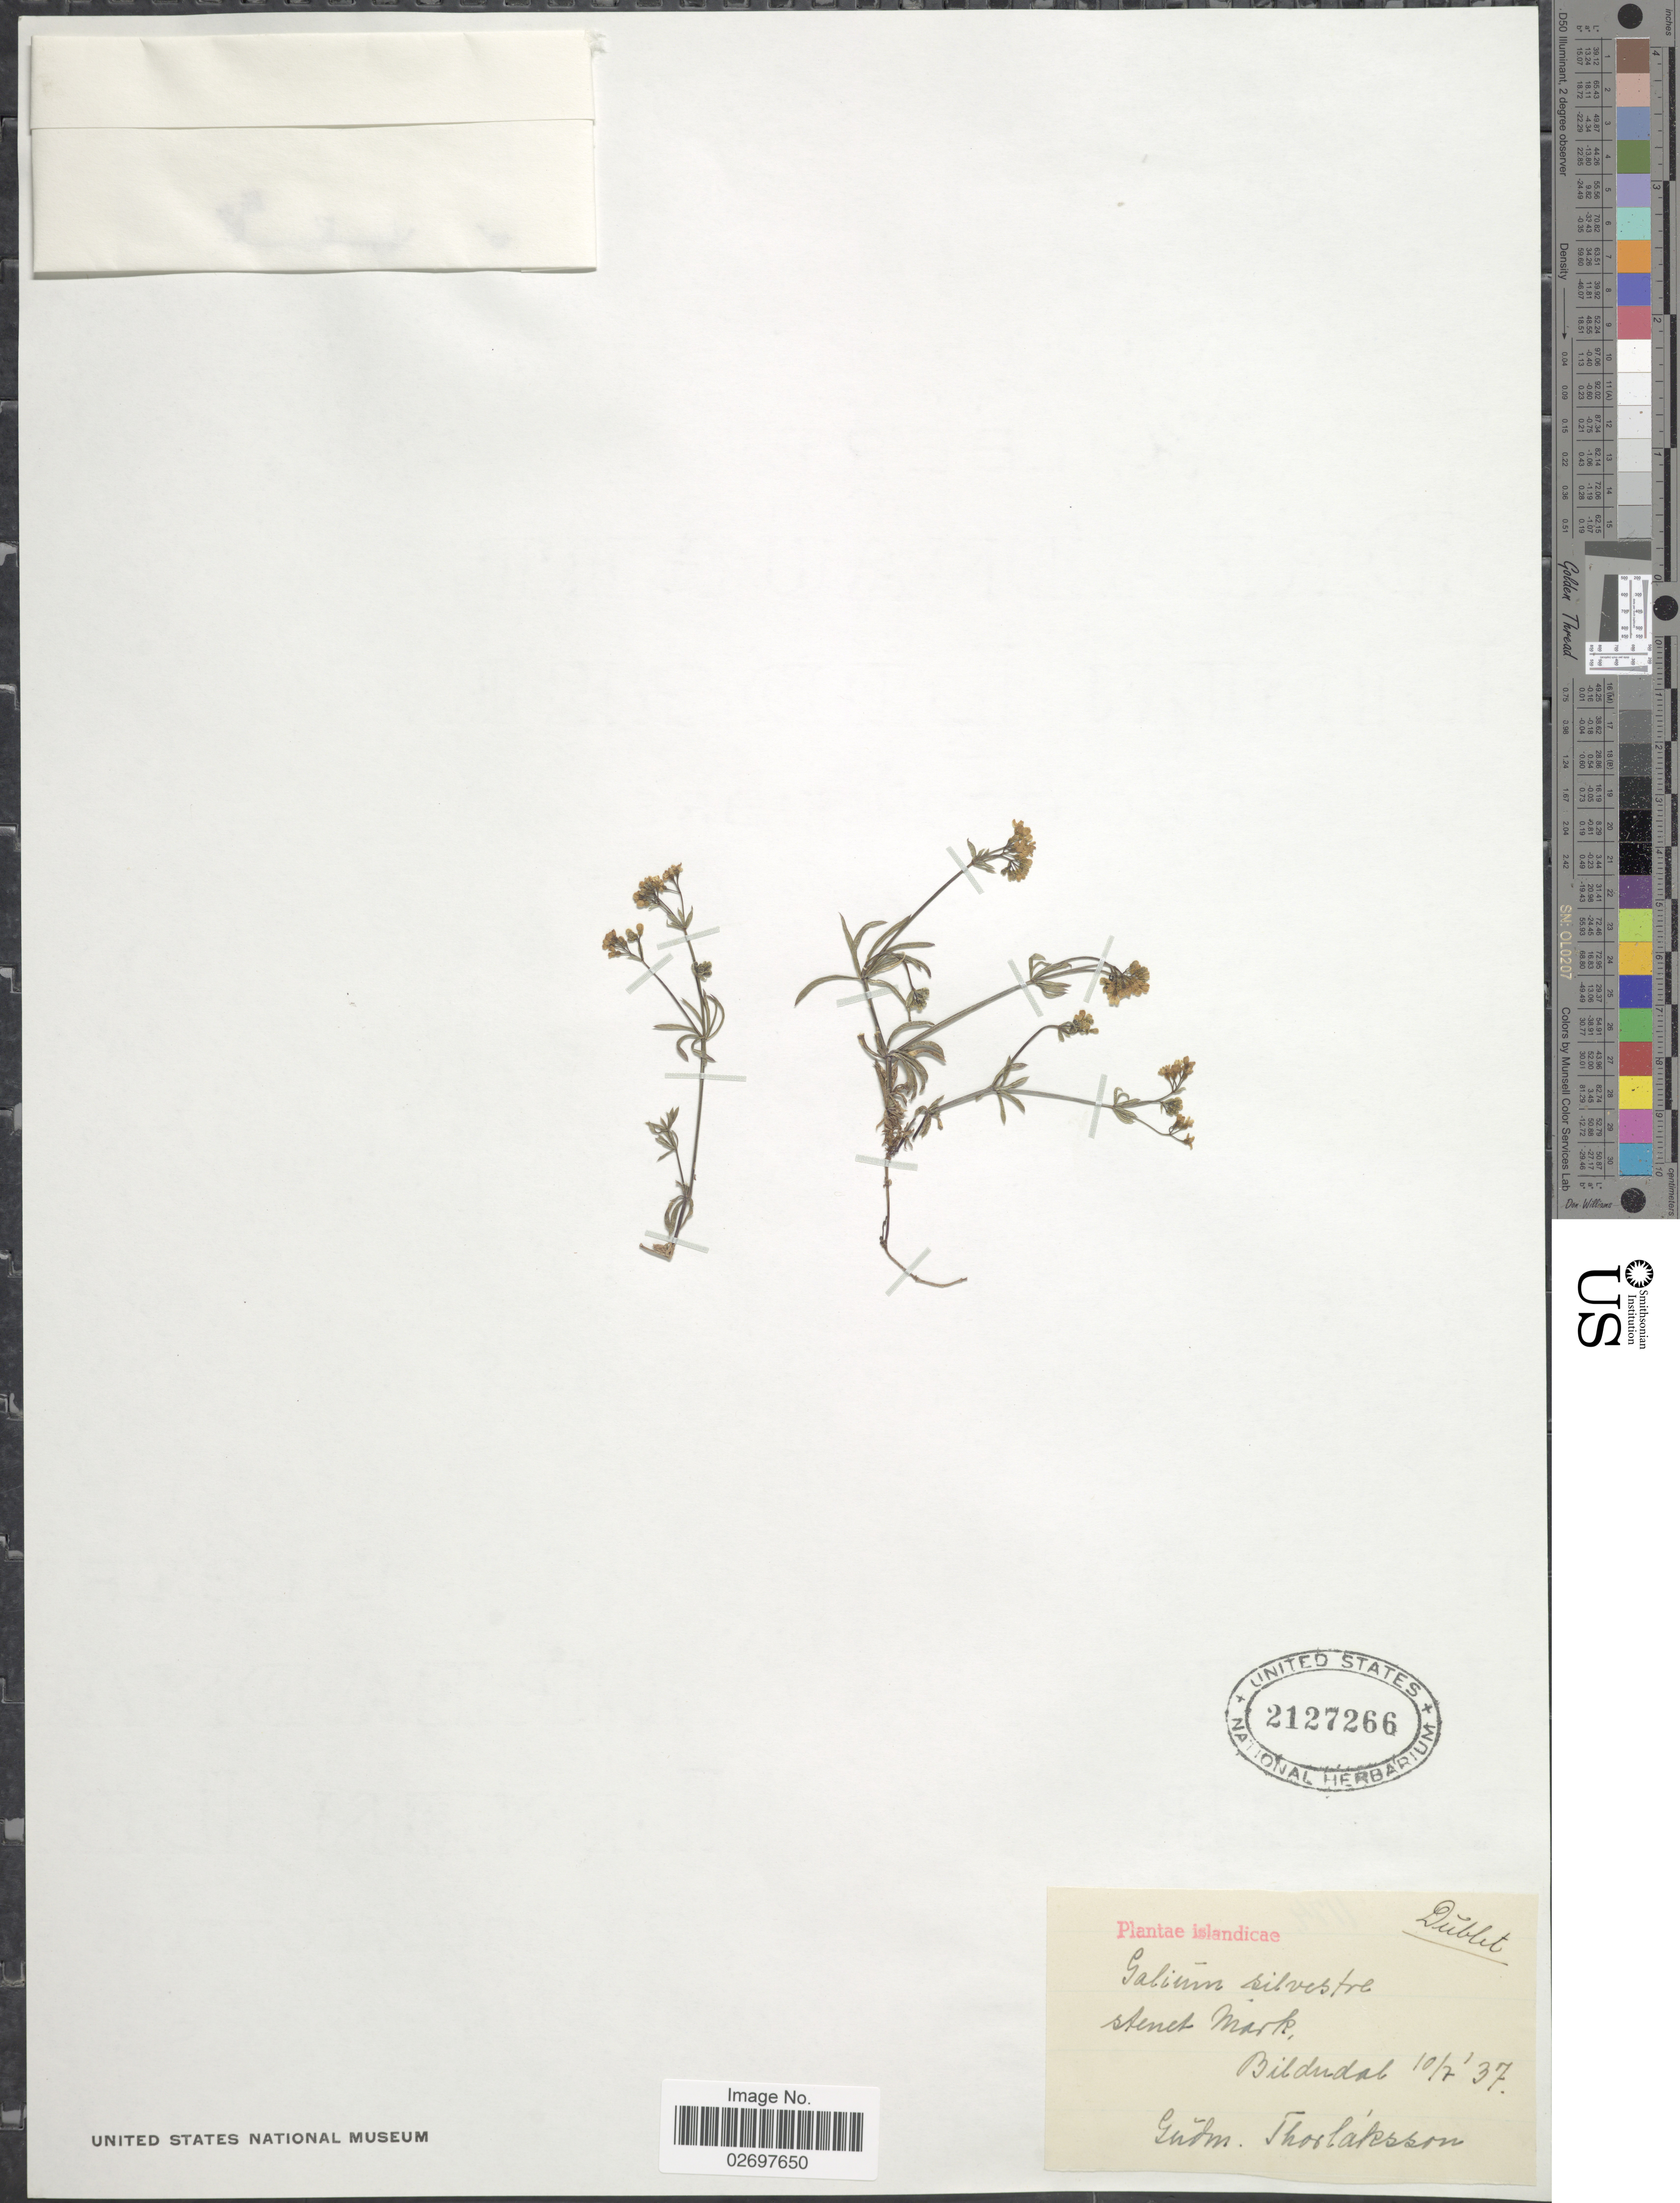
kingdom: Plantae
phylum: Tracheophyta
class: Magnoliopsida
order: Gentianales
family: Rubiaceae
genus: Galium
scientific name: Galium sylvestre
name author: Scop.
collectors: G. Thorlaksson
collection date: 1937-07-10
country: Iceland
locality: Islandicae, Bildudal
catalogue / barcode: US 2127266